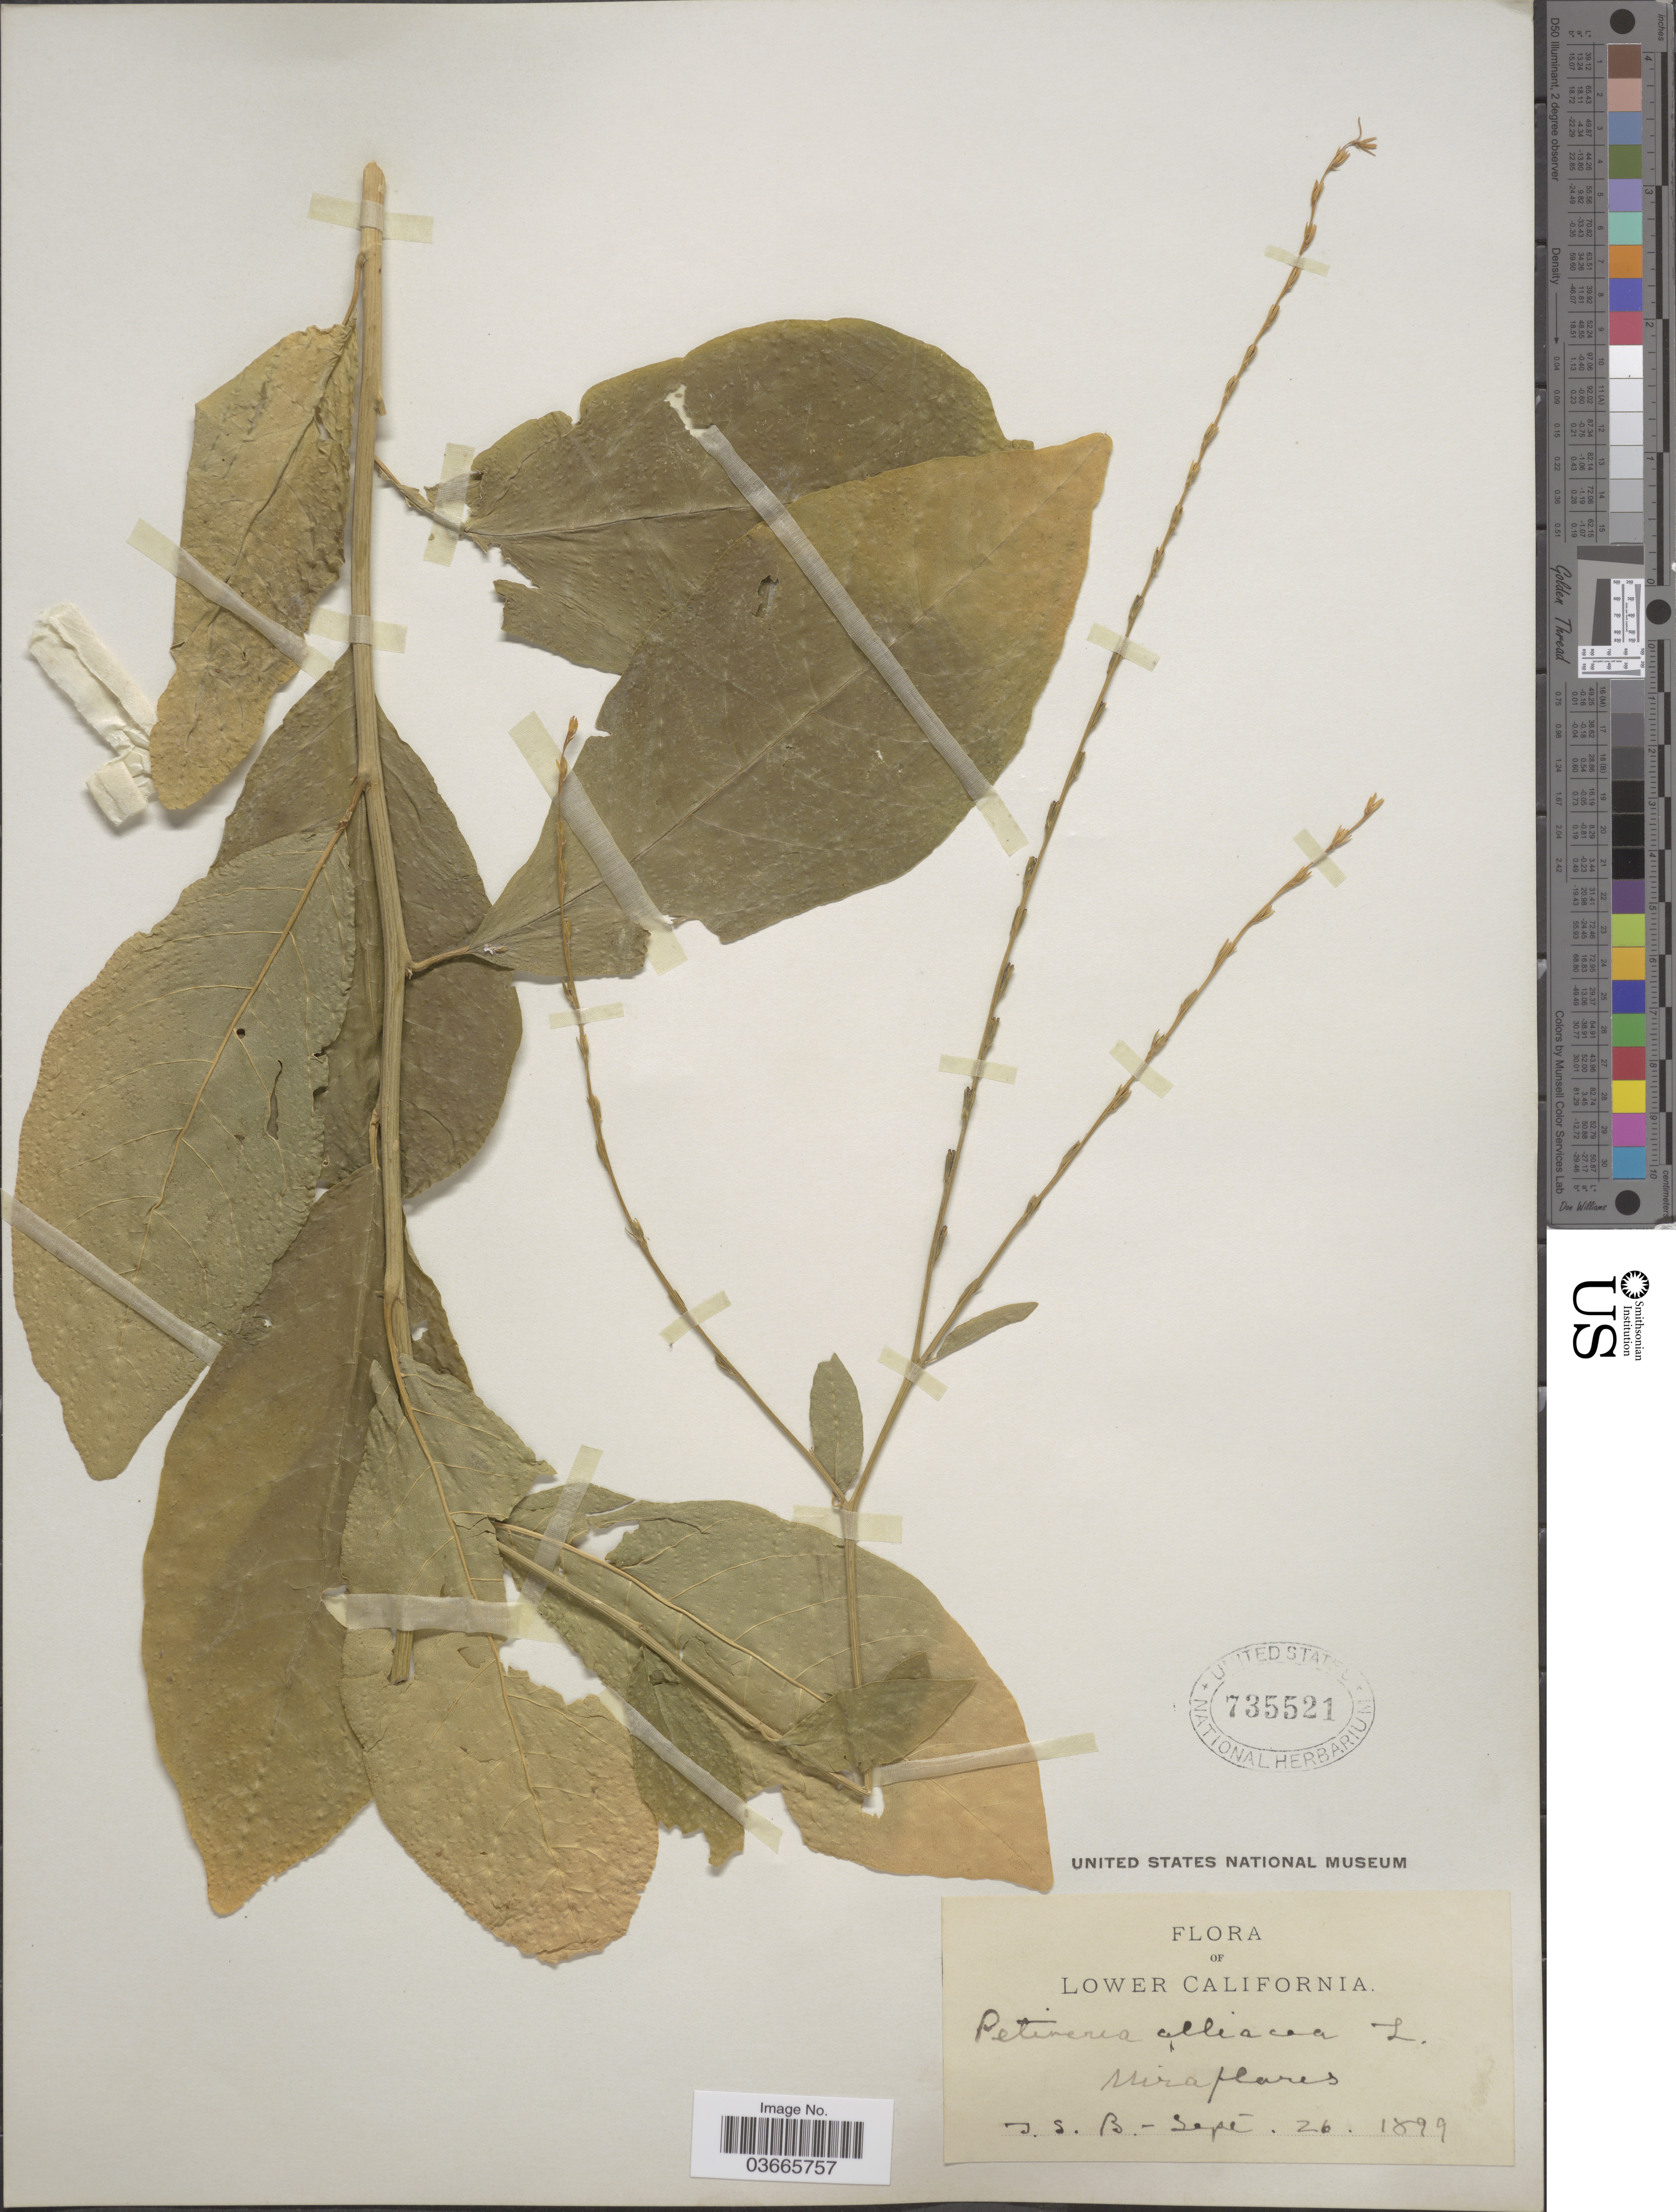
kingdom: Plantae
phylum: Tracheophyta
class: Magnoliopsida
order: Caryophyllales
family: Phytolaccaceae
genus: Petiveria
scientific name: Petiveria alliacea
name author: L.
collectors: T. S. B.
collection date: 1899-09-26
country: Mexico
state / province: Baja California Sur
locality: Lower California. Miraflores.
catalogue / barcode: US 735521